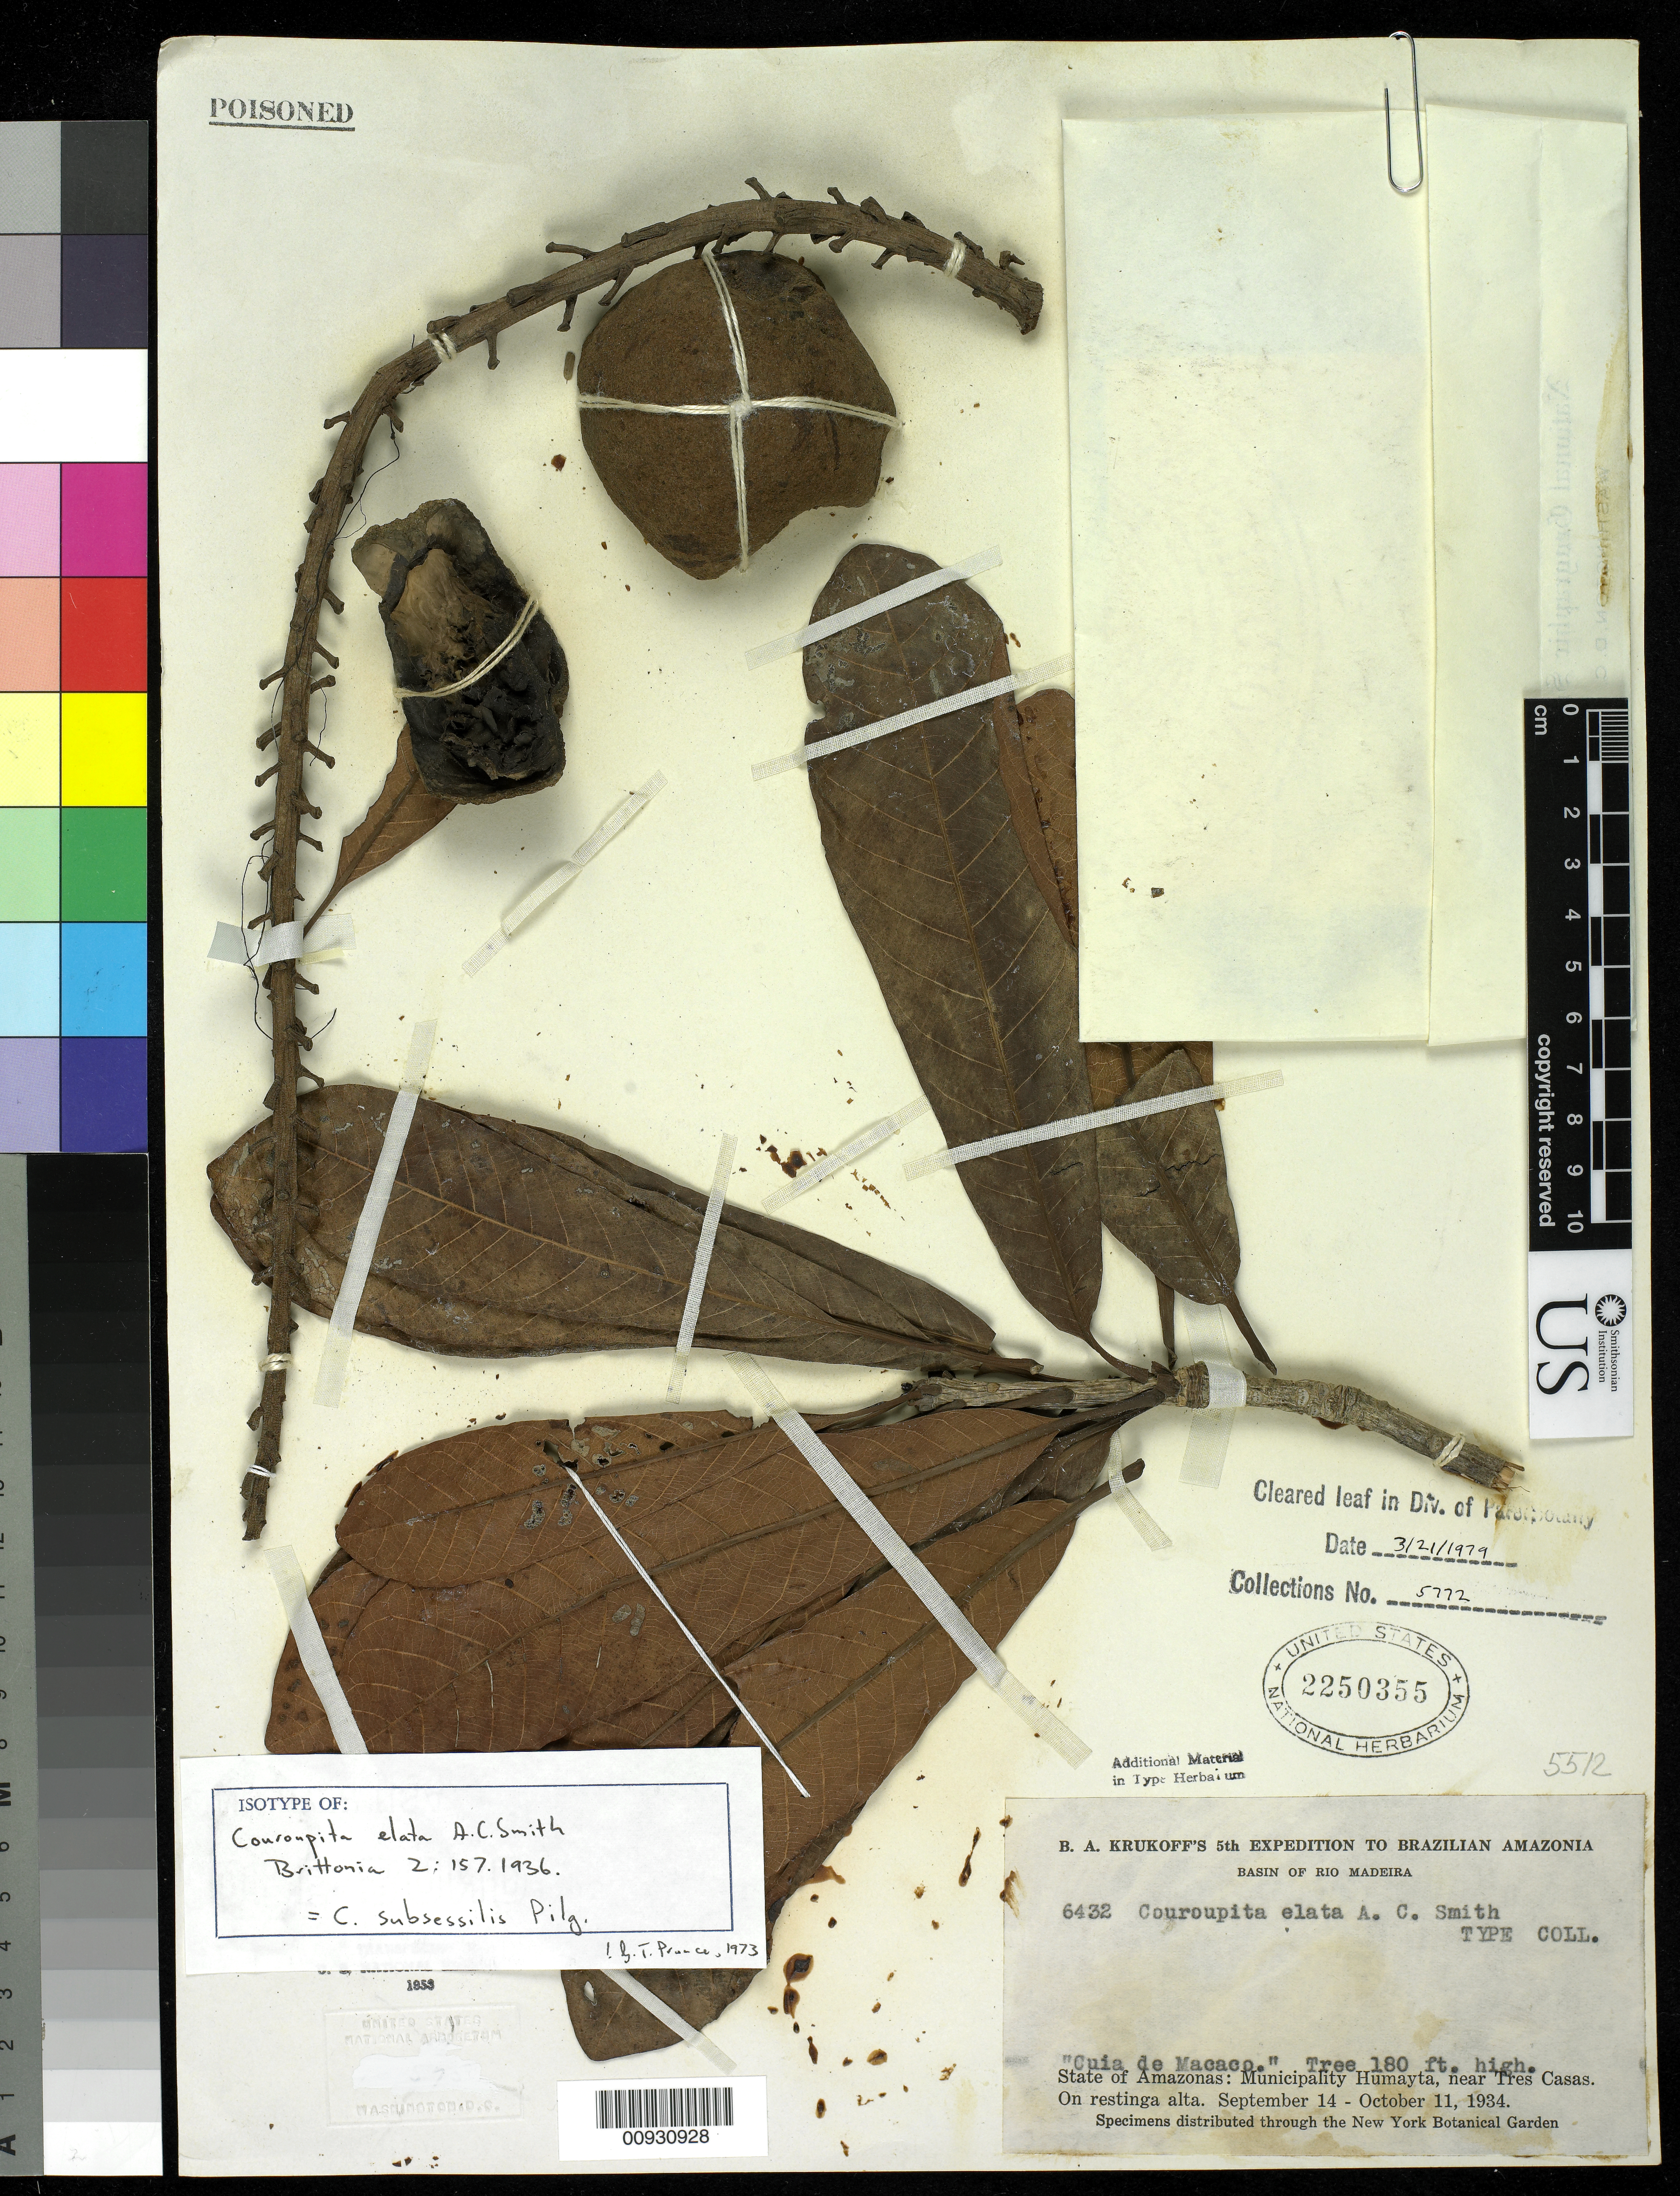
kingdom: Plantae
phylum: Tracheophyta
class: Magnoliopsida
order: Ericales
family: Lecythidaceae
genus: Couroupita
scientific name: Couroupita elata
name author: A.C. Sm.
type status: Isotype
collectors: B. A. Krukoff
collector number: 6432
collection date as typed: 14 Sep 1934 to 11 Oct 1934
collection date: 1934-09-14/1934-10-11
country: Brazil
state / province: Amazonas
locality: Humaitá, basin of Rio Madeira, Near Tres Casas.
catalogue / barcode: US 2250355